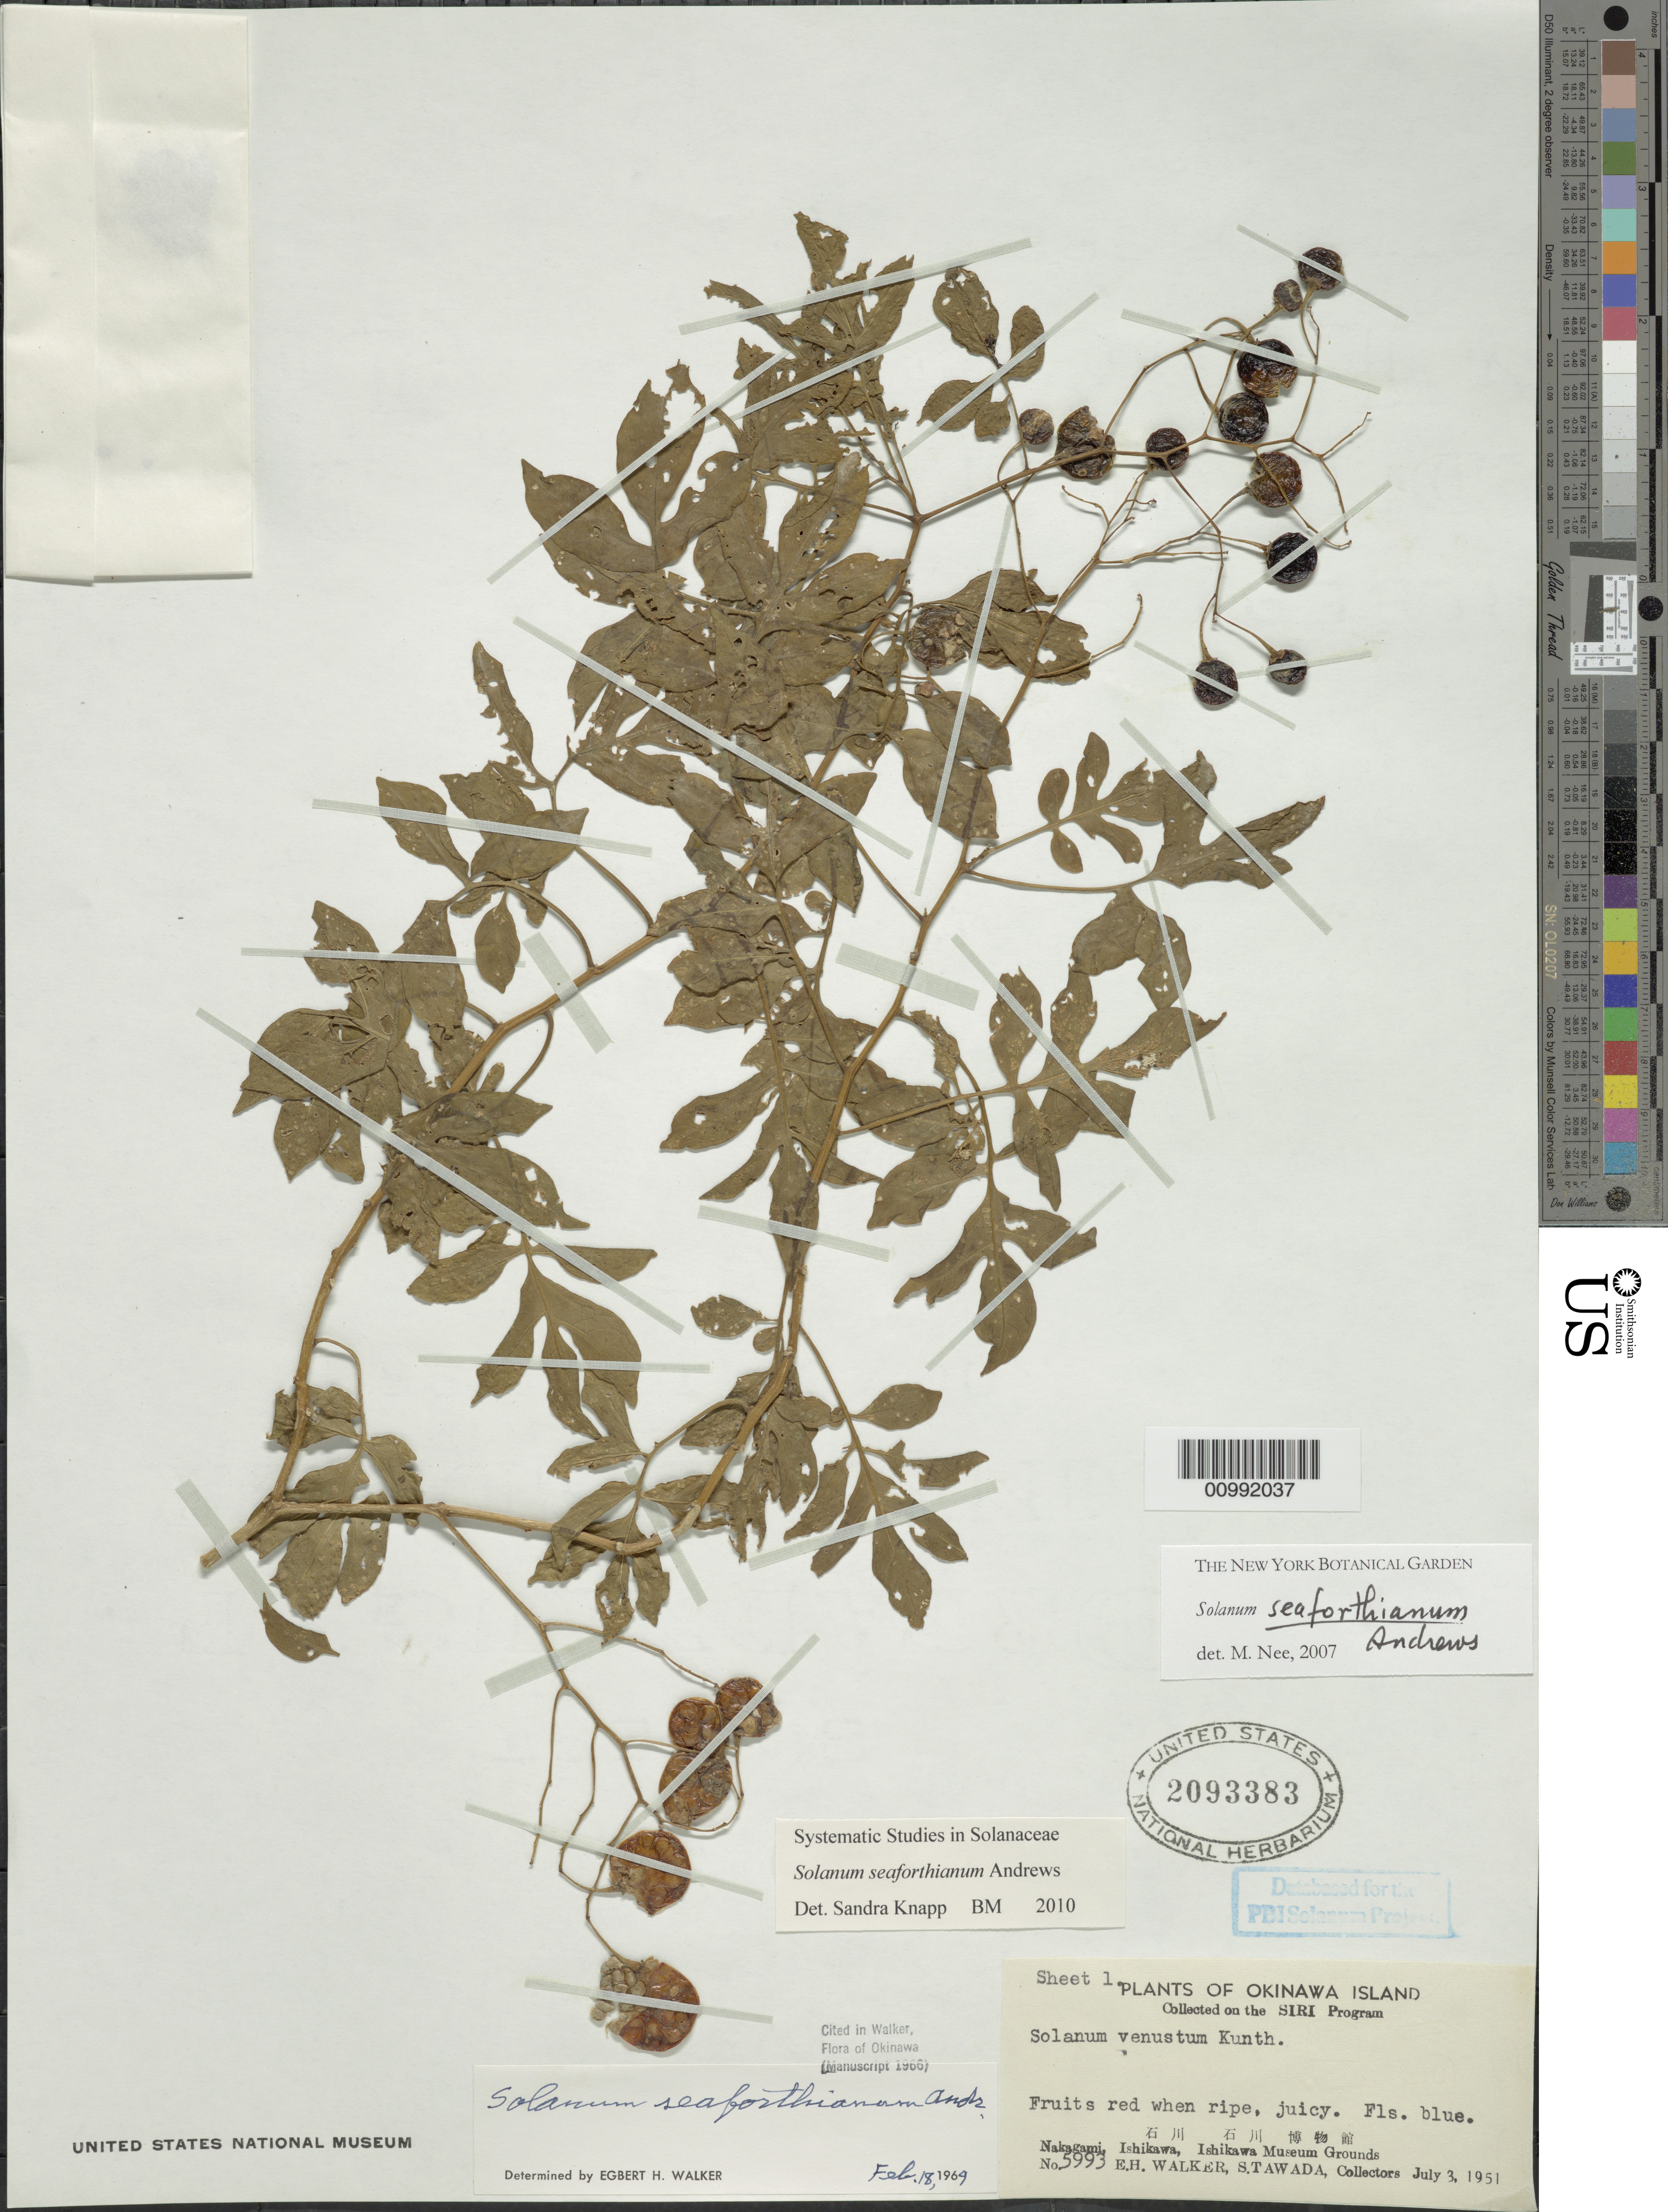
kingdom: Plantae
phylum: Tracheophyta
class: Magnoliopsida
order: Solanales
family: Solanaceae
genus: Solanum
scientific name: Solanum seaforthianum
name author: Andrews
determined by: Knapp, S. D.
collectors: E. H. Walker & S. Tawada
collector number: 5993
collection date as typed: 3 Jul 1951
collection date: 1951-07-03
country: Japan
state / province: Okinawa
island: Okinawa I.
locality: Ishikawa, Ishikawa Museum Grounds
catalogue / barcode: US 2093383